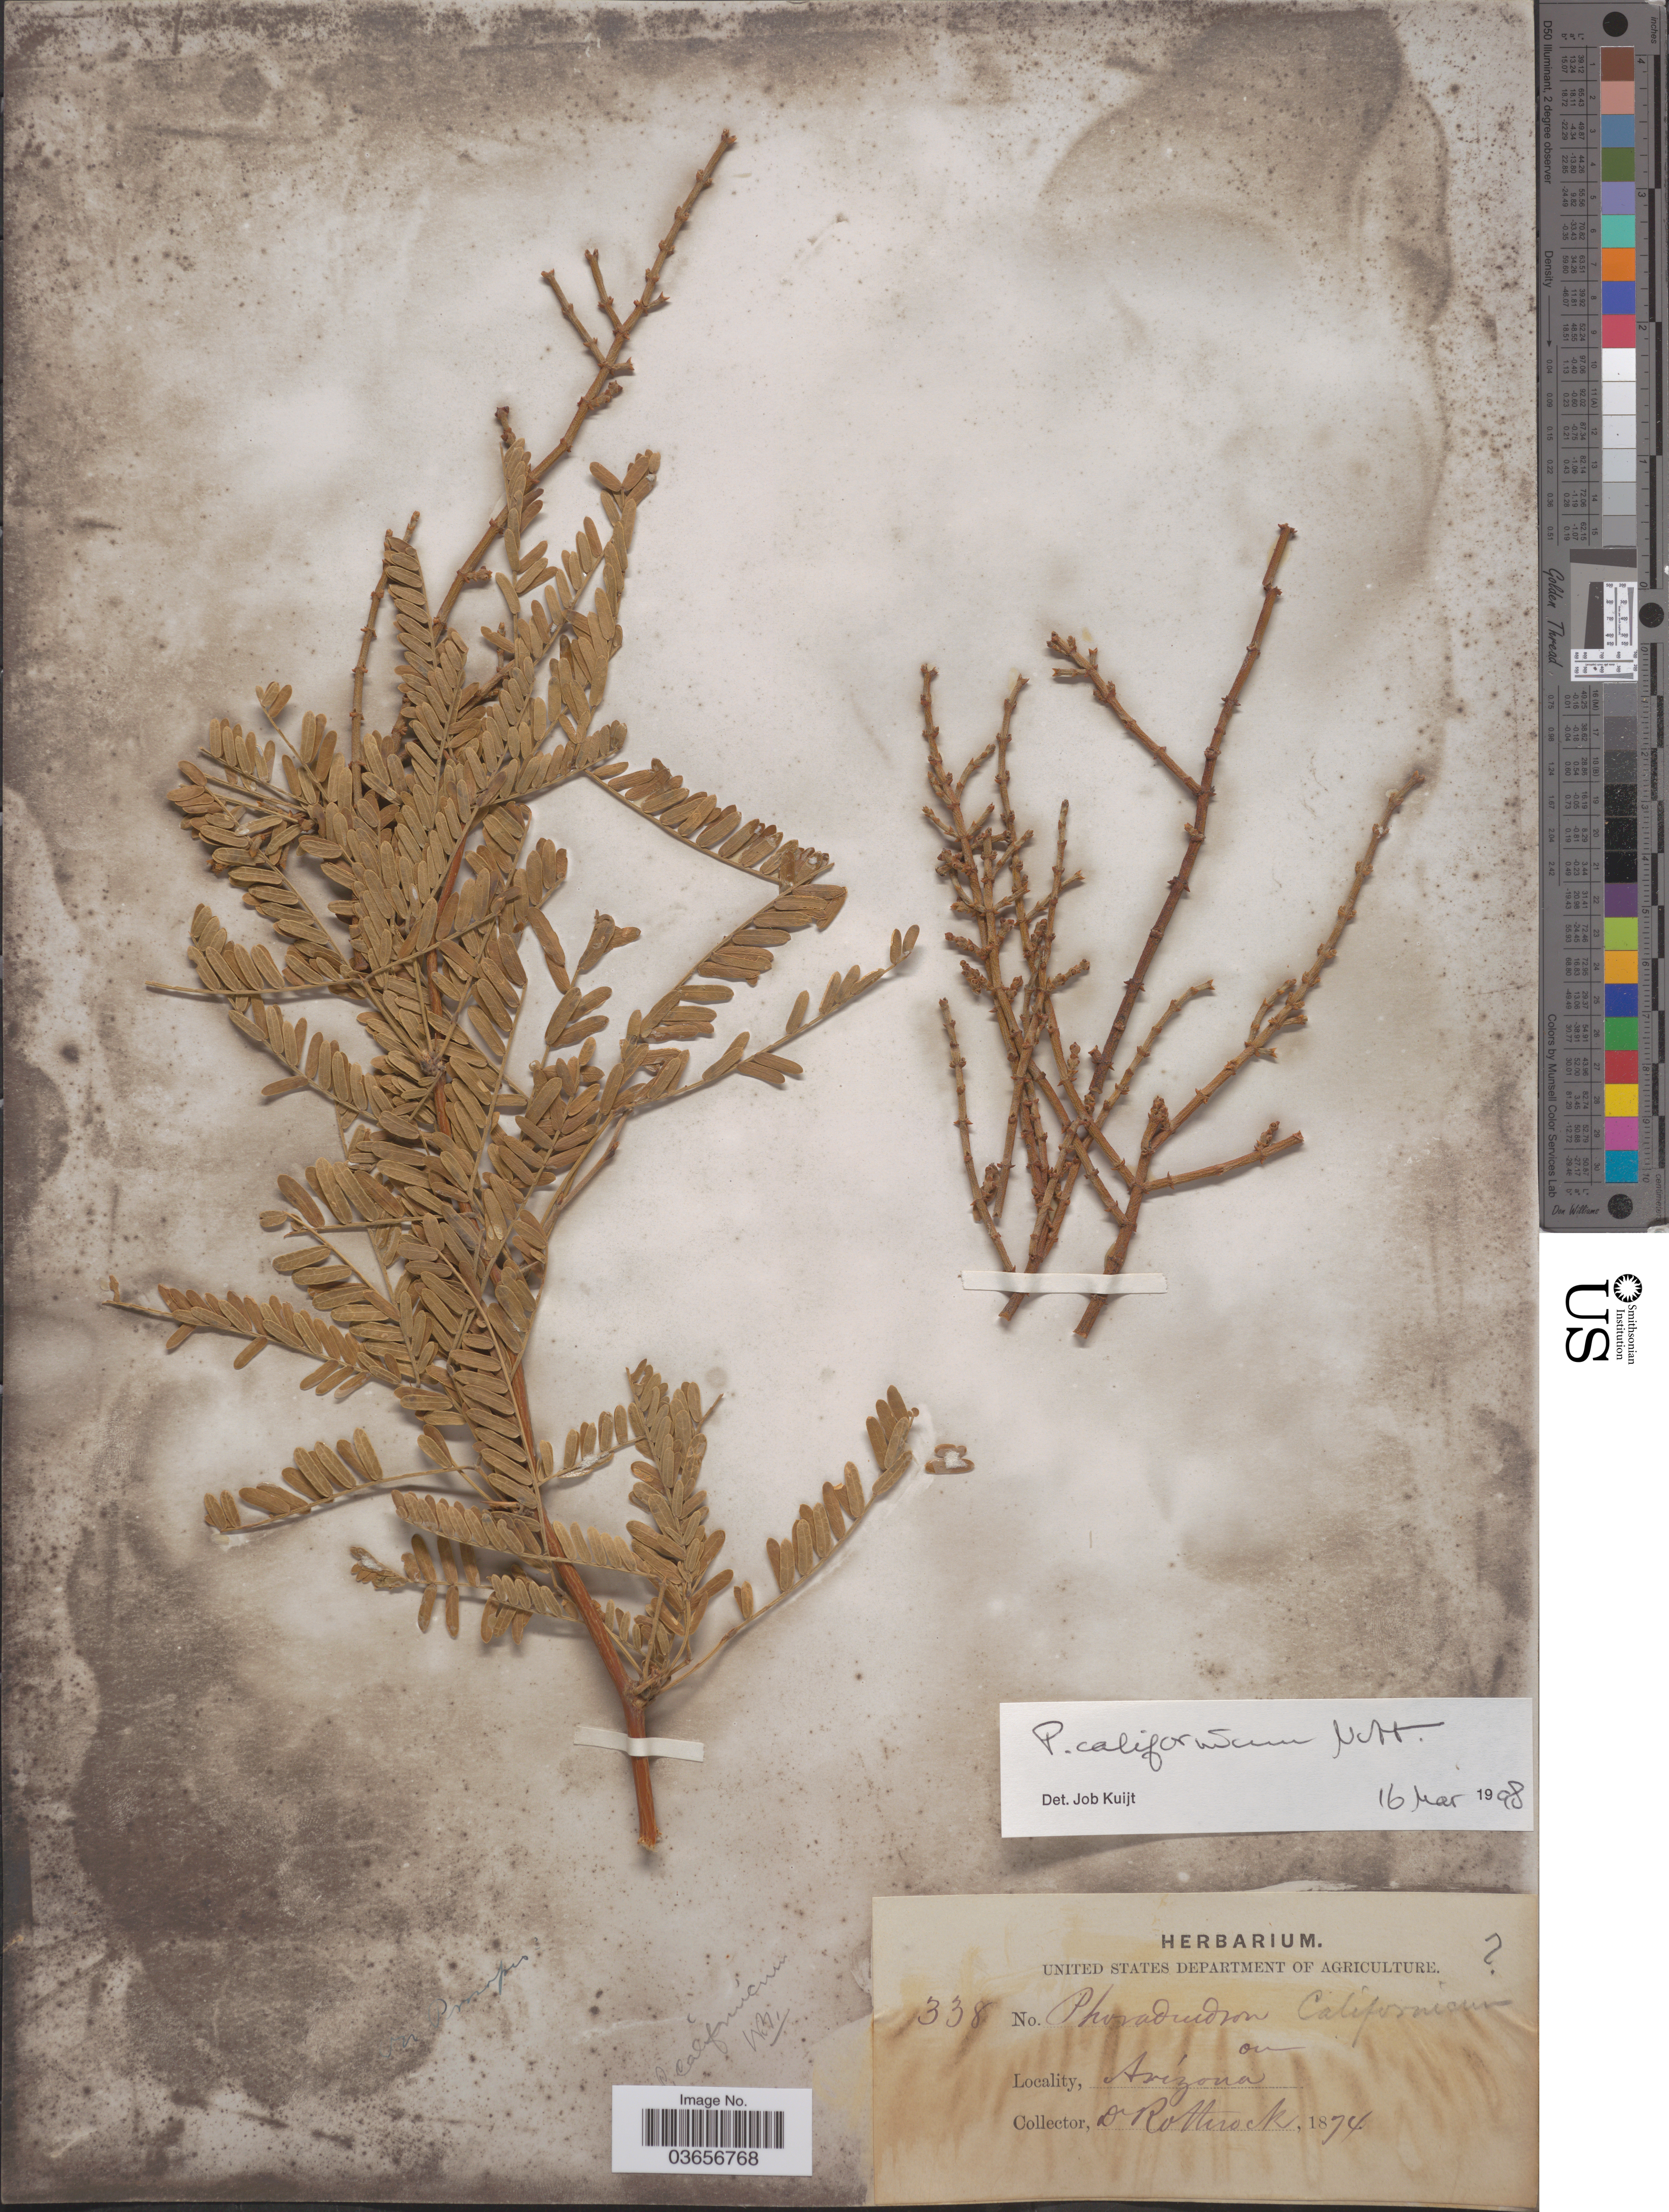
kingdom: Plantae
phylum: Tracheophyta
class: Magnoliopsida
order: Santalales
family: Viscaceae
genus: Phoradendron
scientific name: Phoradendron californicum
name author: Nutt.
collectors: Rothrock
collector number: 338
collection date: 1874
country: United States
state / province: Arizona